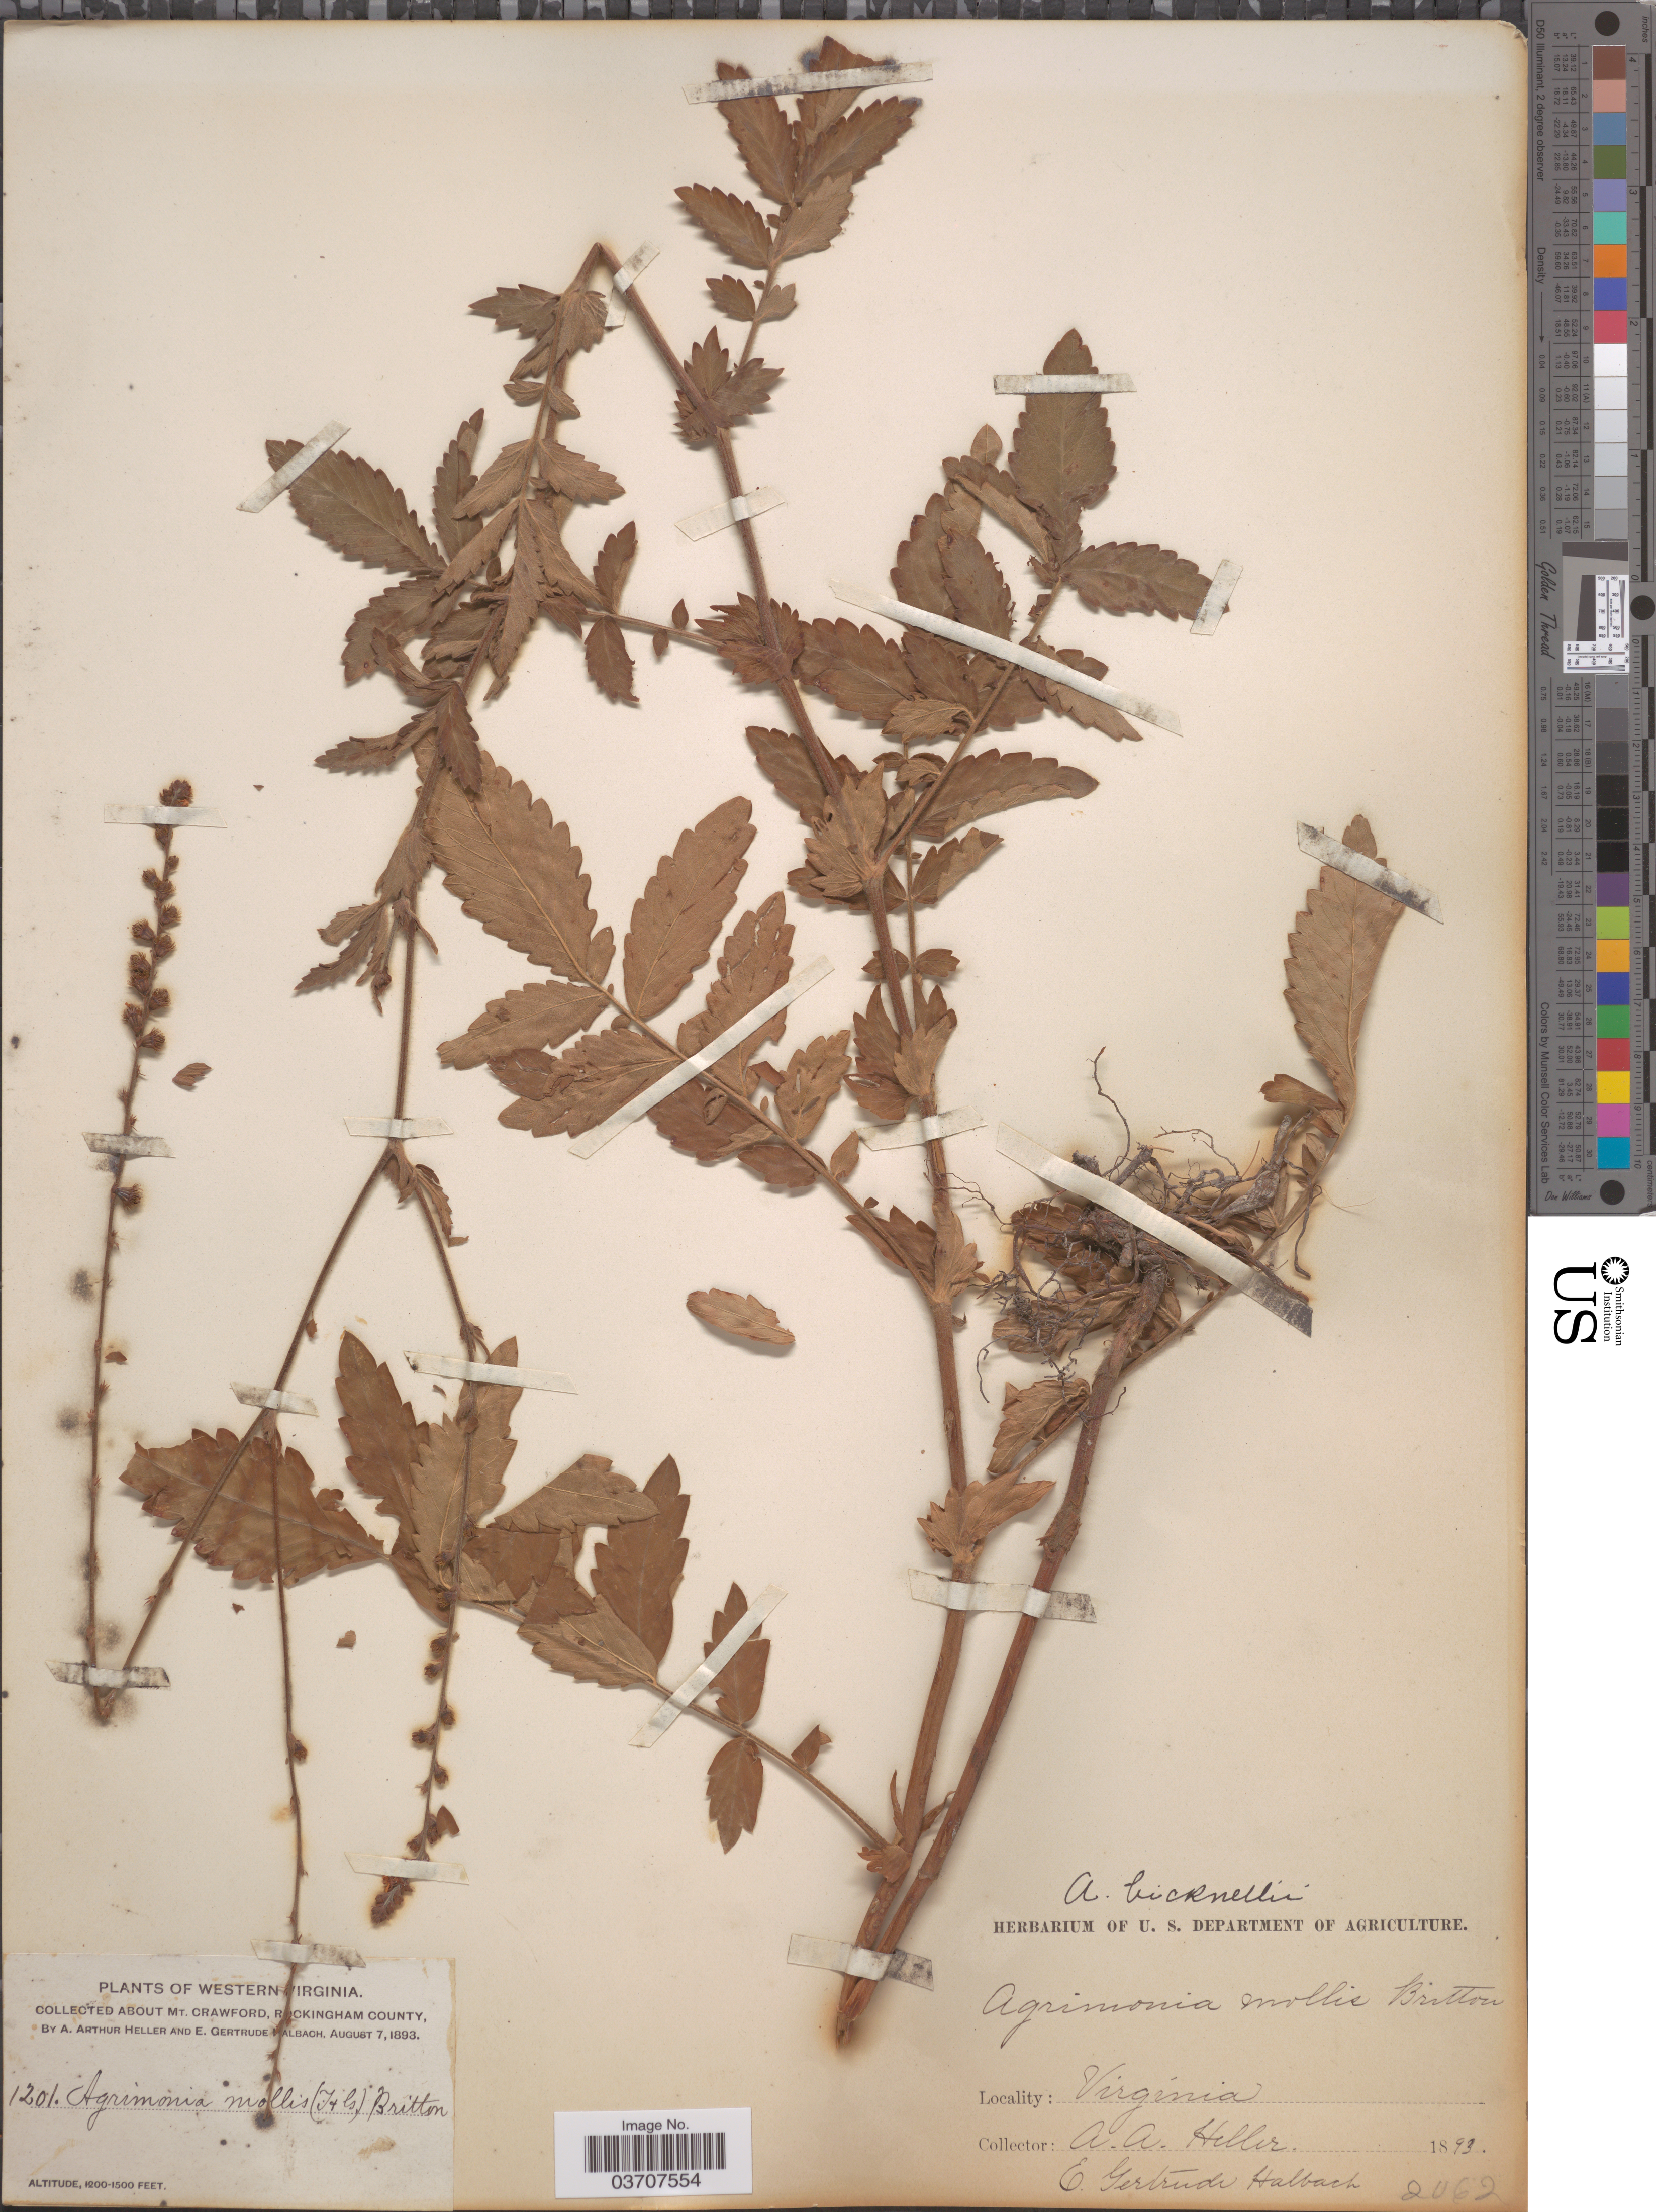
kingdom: Plantae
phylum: Tracheophyta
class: Magnoliopsida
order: Rosales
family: Rosaceae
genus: Agrimonia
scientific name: Agrimonia bicknellii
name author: (Kearney) Rydb.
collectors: A. A. Heller & E. G. Halbach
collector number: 1201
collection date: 1893-08-07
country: United States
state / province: Virginia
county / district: Rockingham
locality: Western Virginia. About Mt. Crawford, Rockingham County.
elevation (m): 366